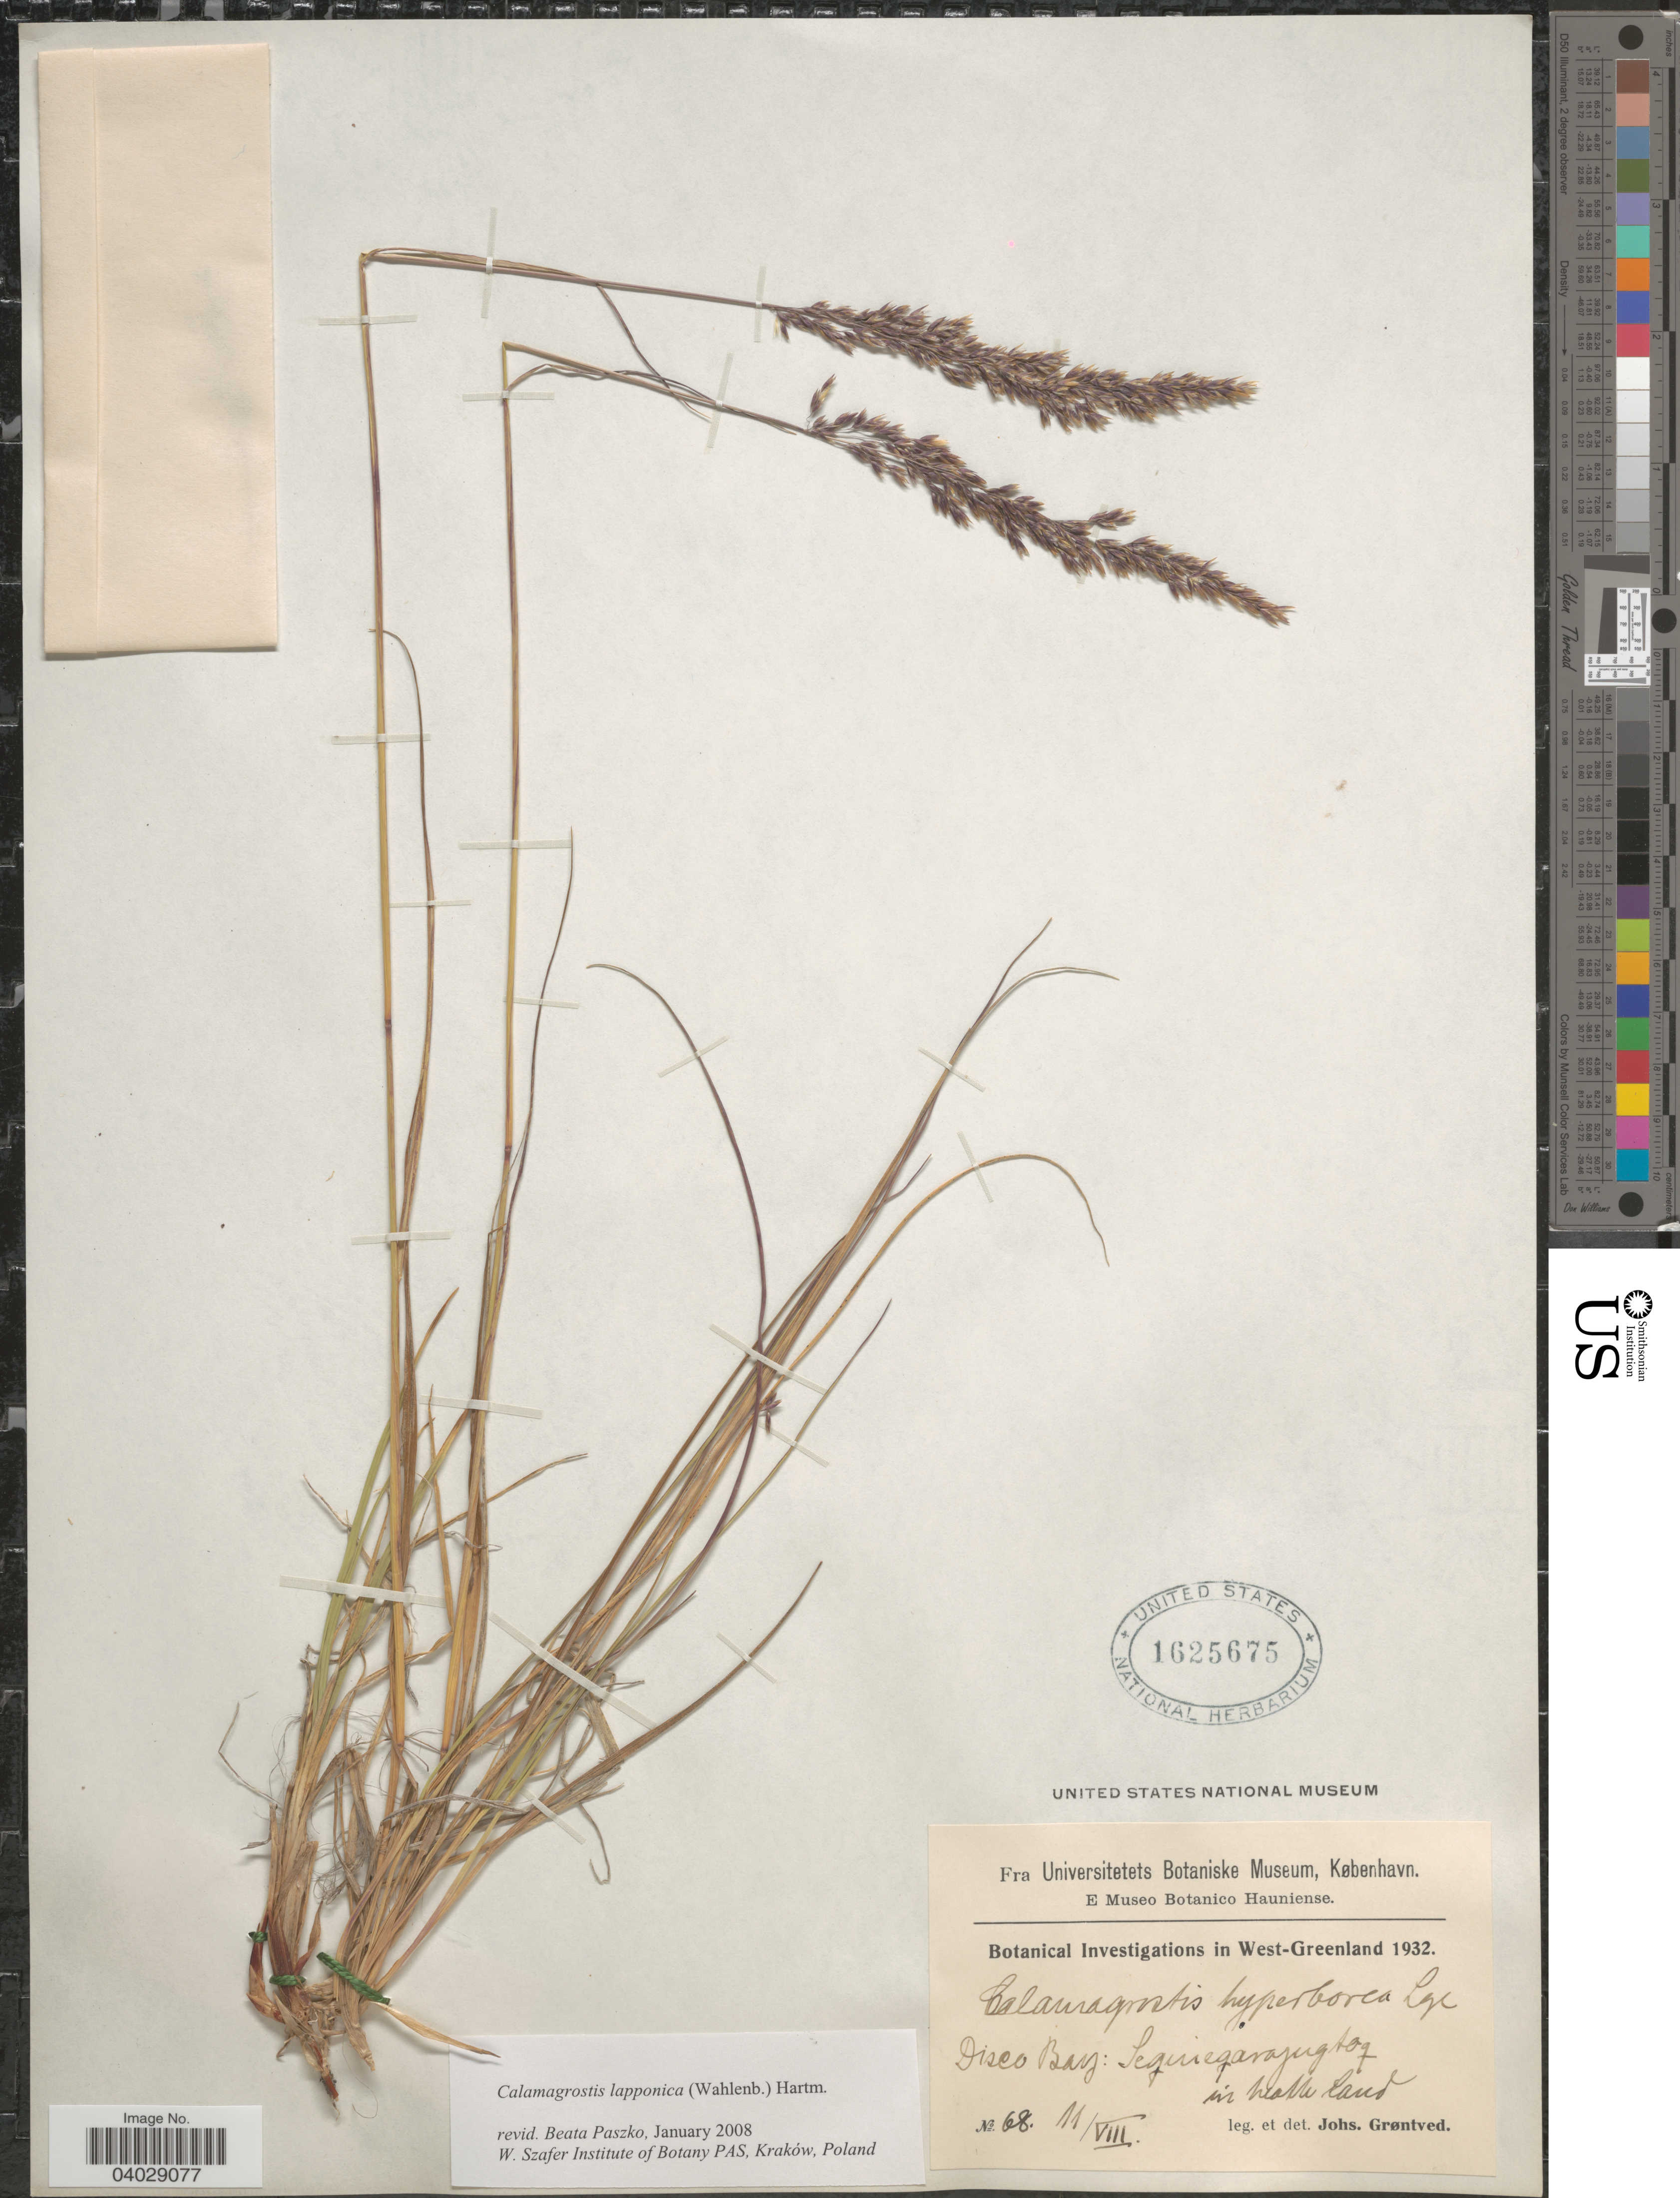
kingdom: Plantae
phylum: Tracheophyta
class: Liliopsida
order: Poales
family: Poaceae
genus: Calamagrostis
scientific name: Calamagrostis lapponica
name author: (Wahlenb.) Hartm.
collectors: J. Grontved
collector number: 68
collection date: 1932-08-11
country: Greenland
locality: West-Greenland. Disco Bay, Seqineqarajugtoq in heathland.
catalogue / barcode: US 1625675